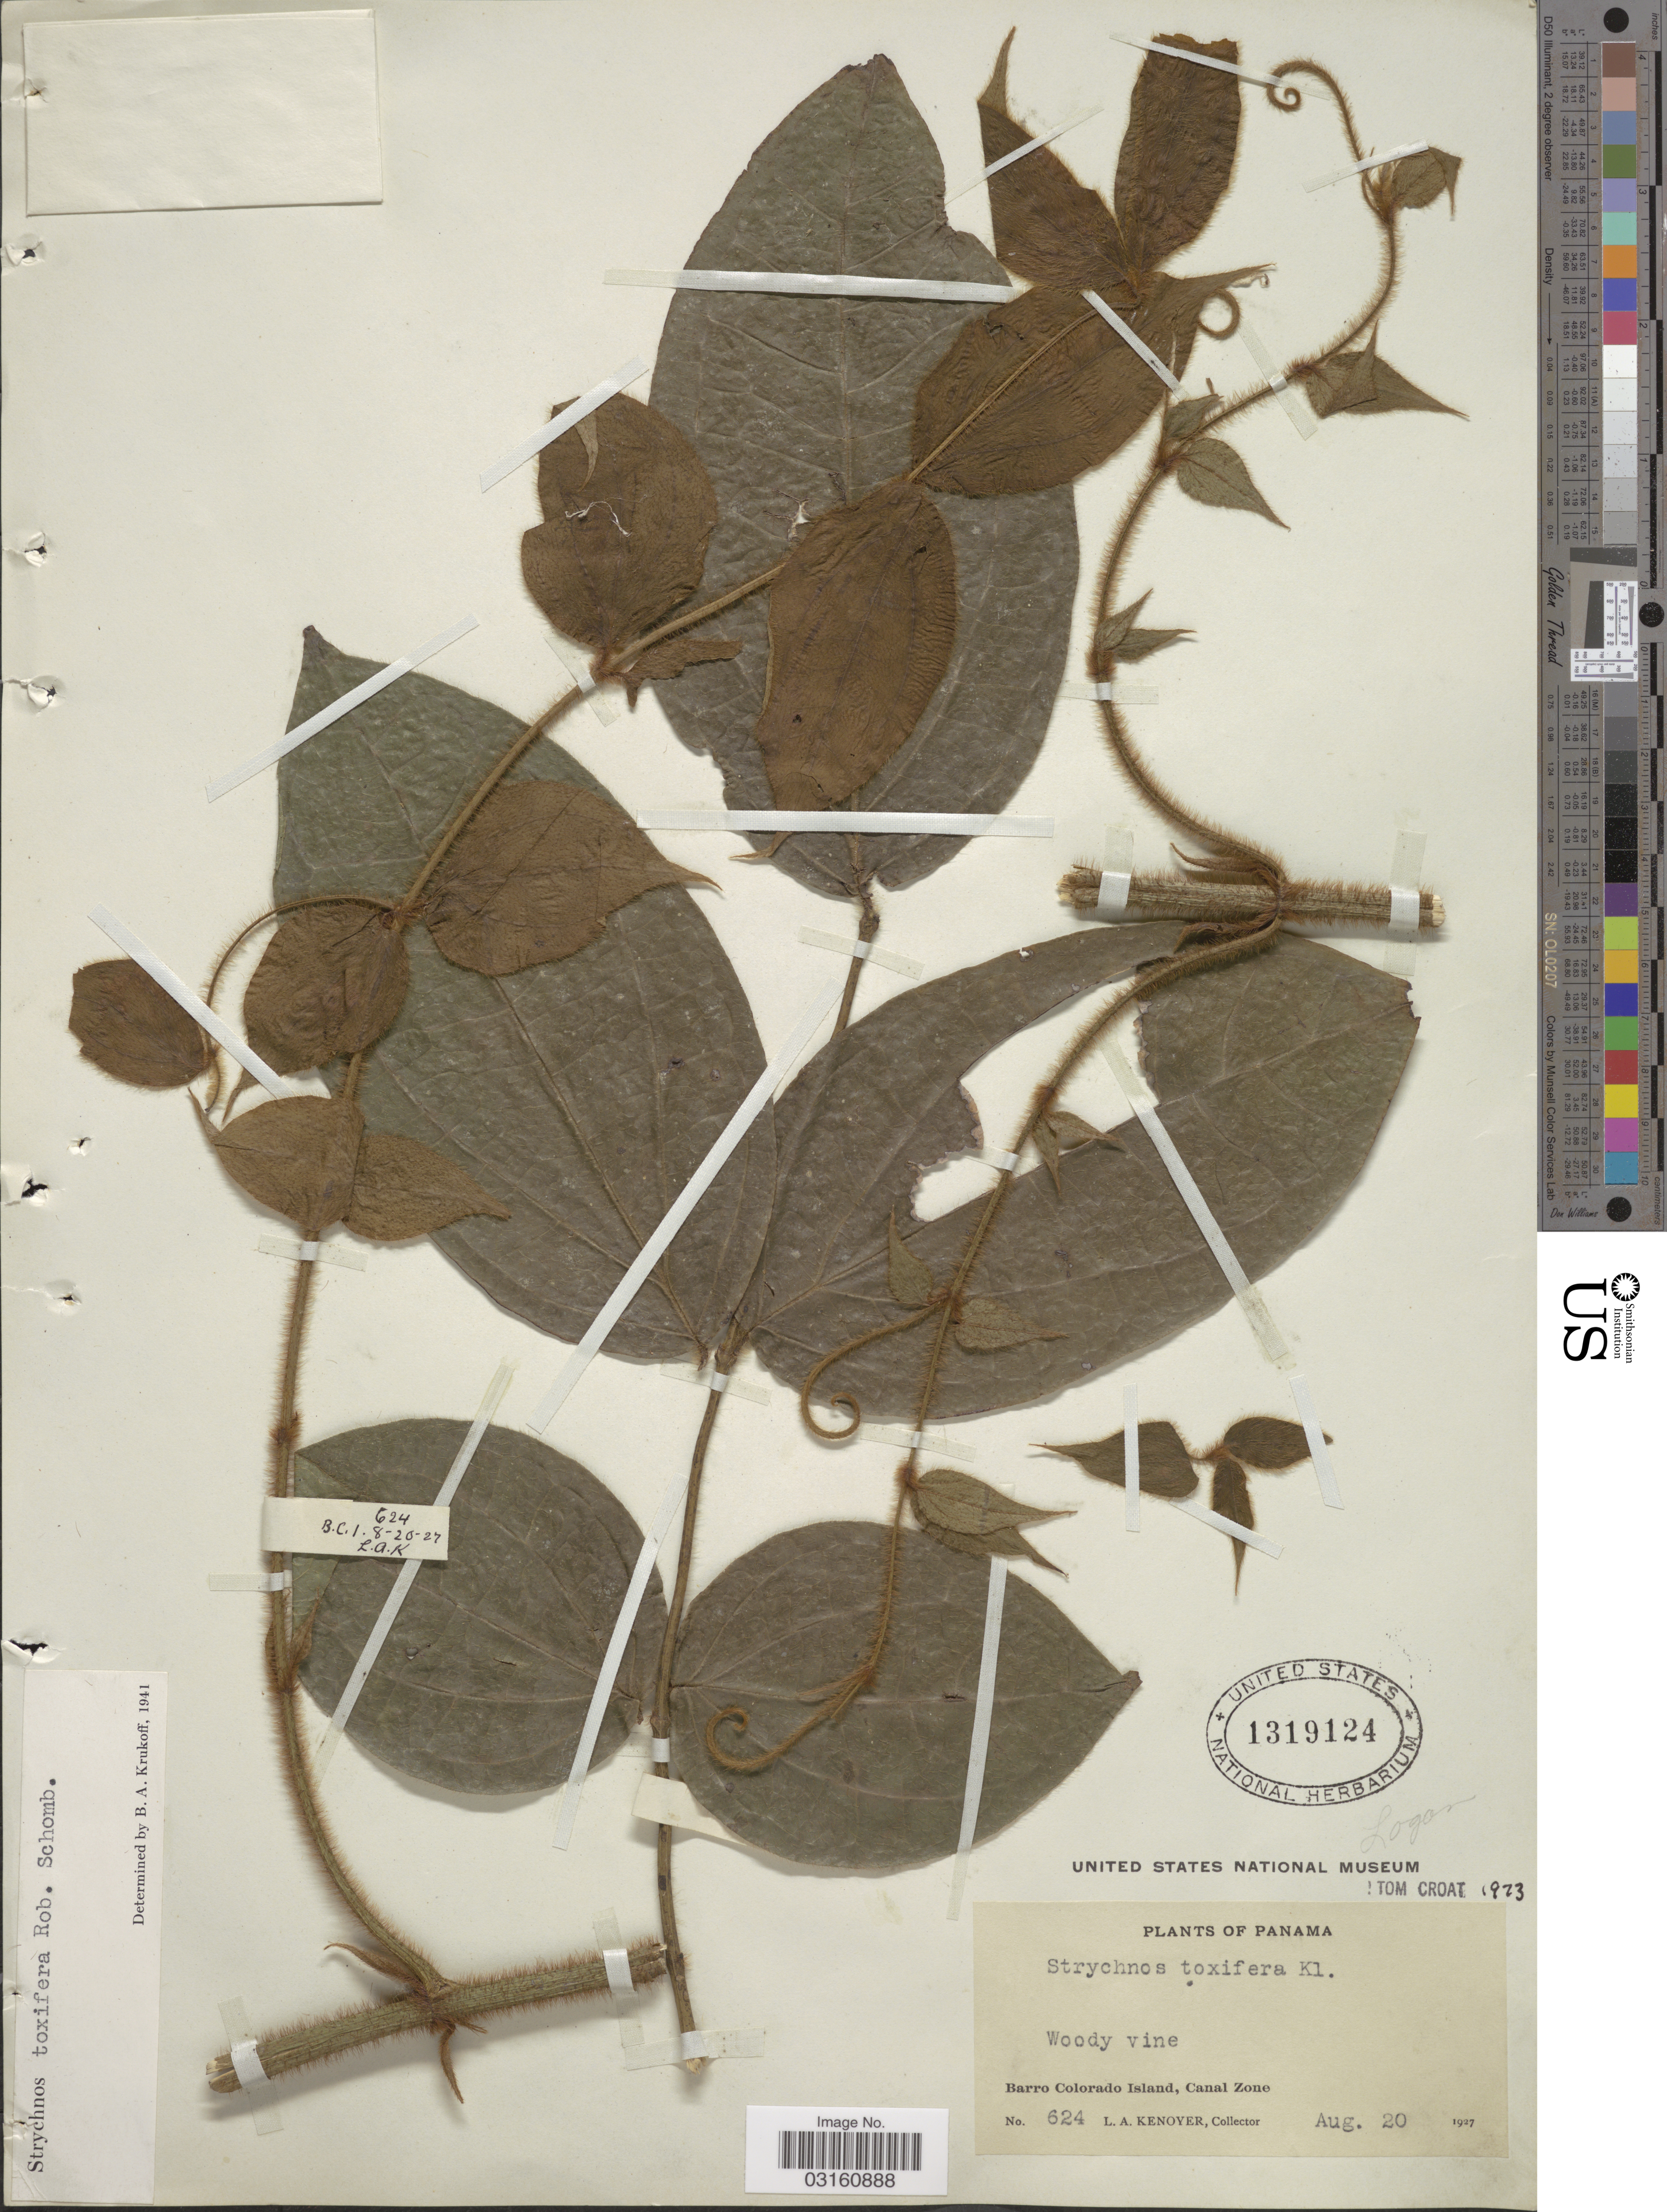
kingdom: Plantae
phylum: Tracheophyta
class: Magnoliopsida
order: Gentianales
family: Loganiaceae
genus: Strychnos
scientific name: Strychnos toxifera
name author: R.H. Schomb. ex Benth.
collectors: L. A. Kenoyer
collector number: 624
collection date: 1927-08-20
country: Panama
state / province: Panamá Oeste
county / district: Canal Zone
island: Barro Colorado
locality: Barro Colorado Island, Canal Zone.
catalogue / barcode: US 1319124